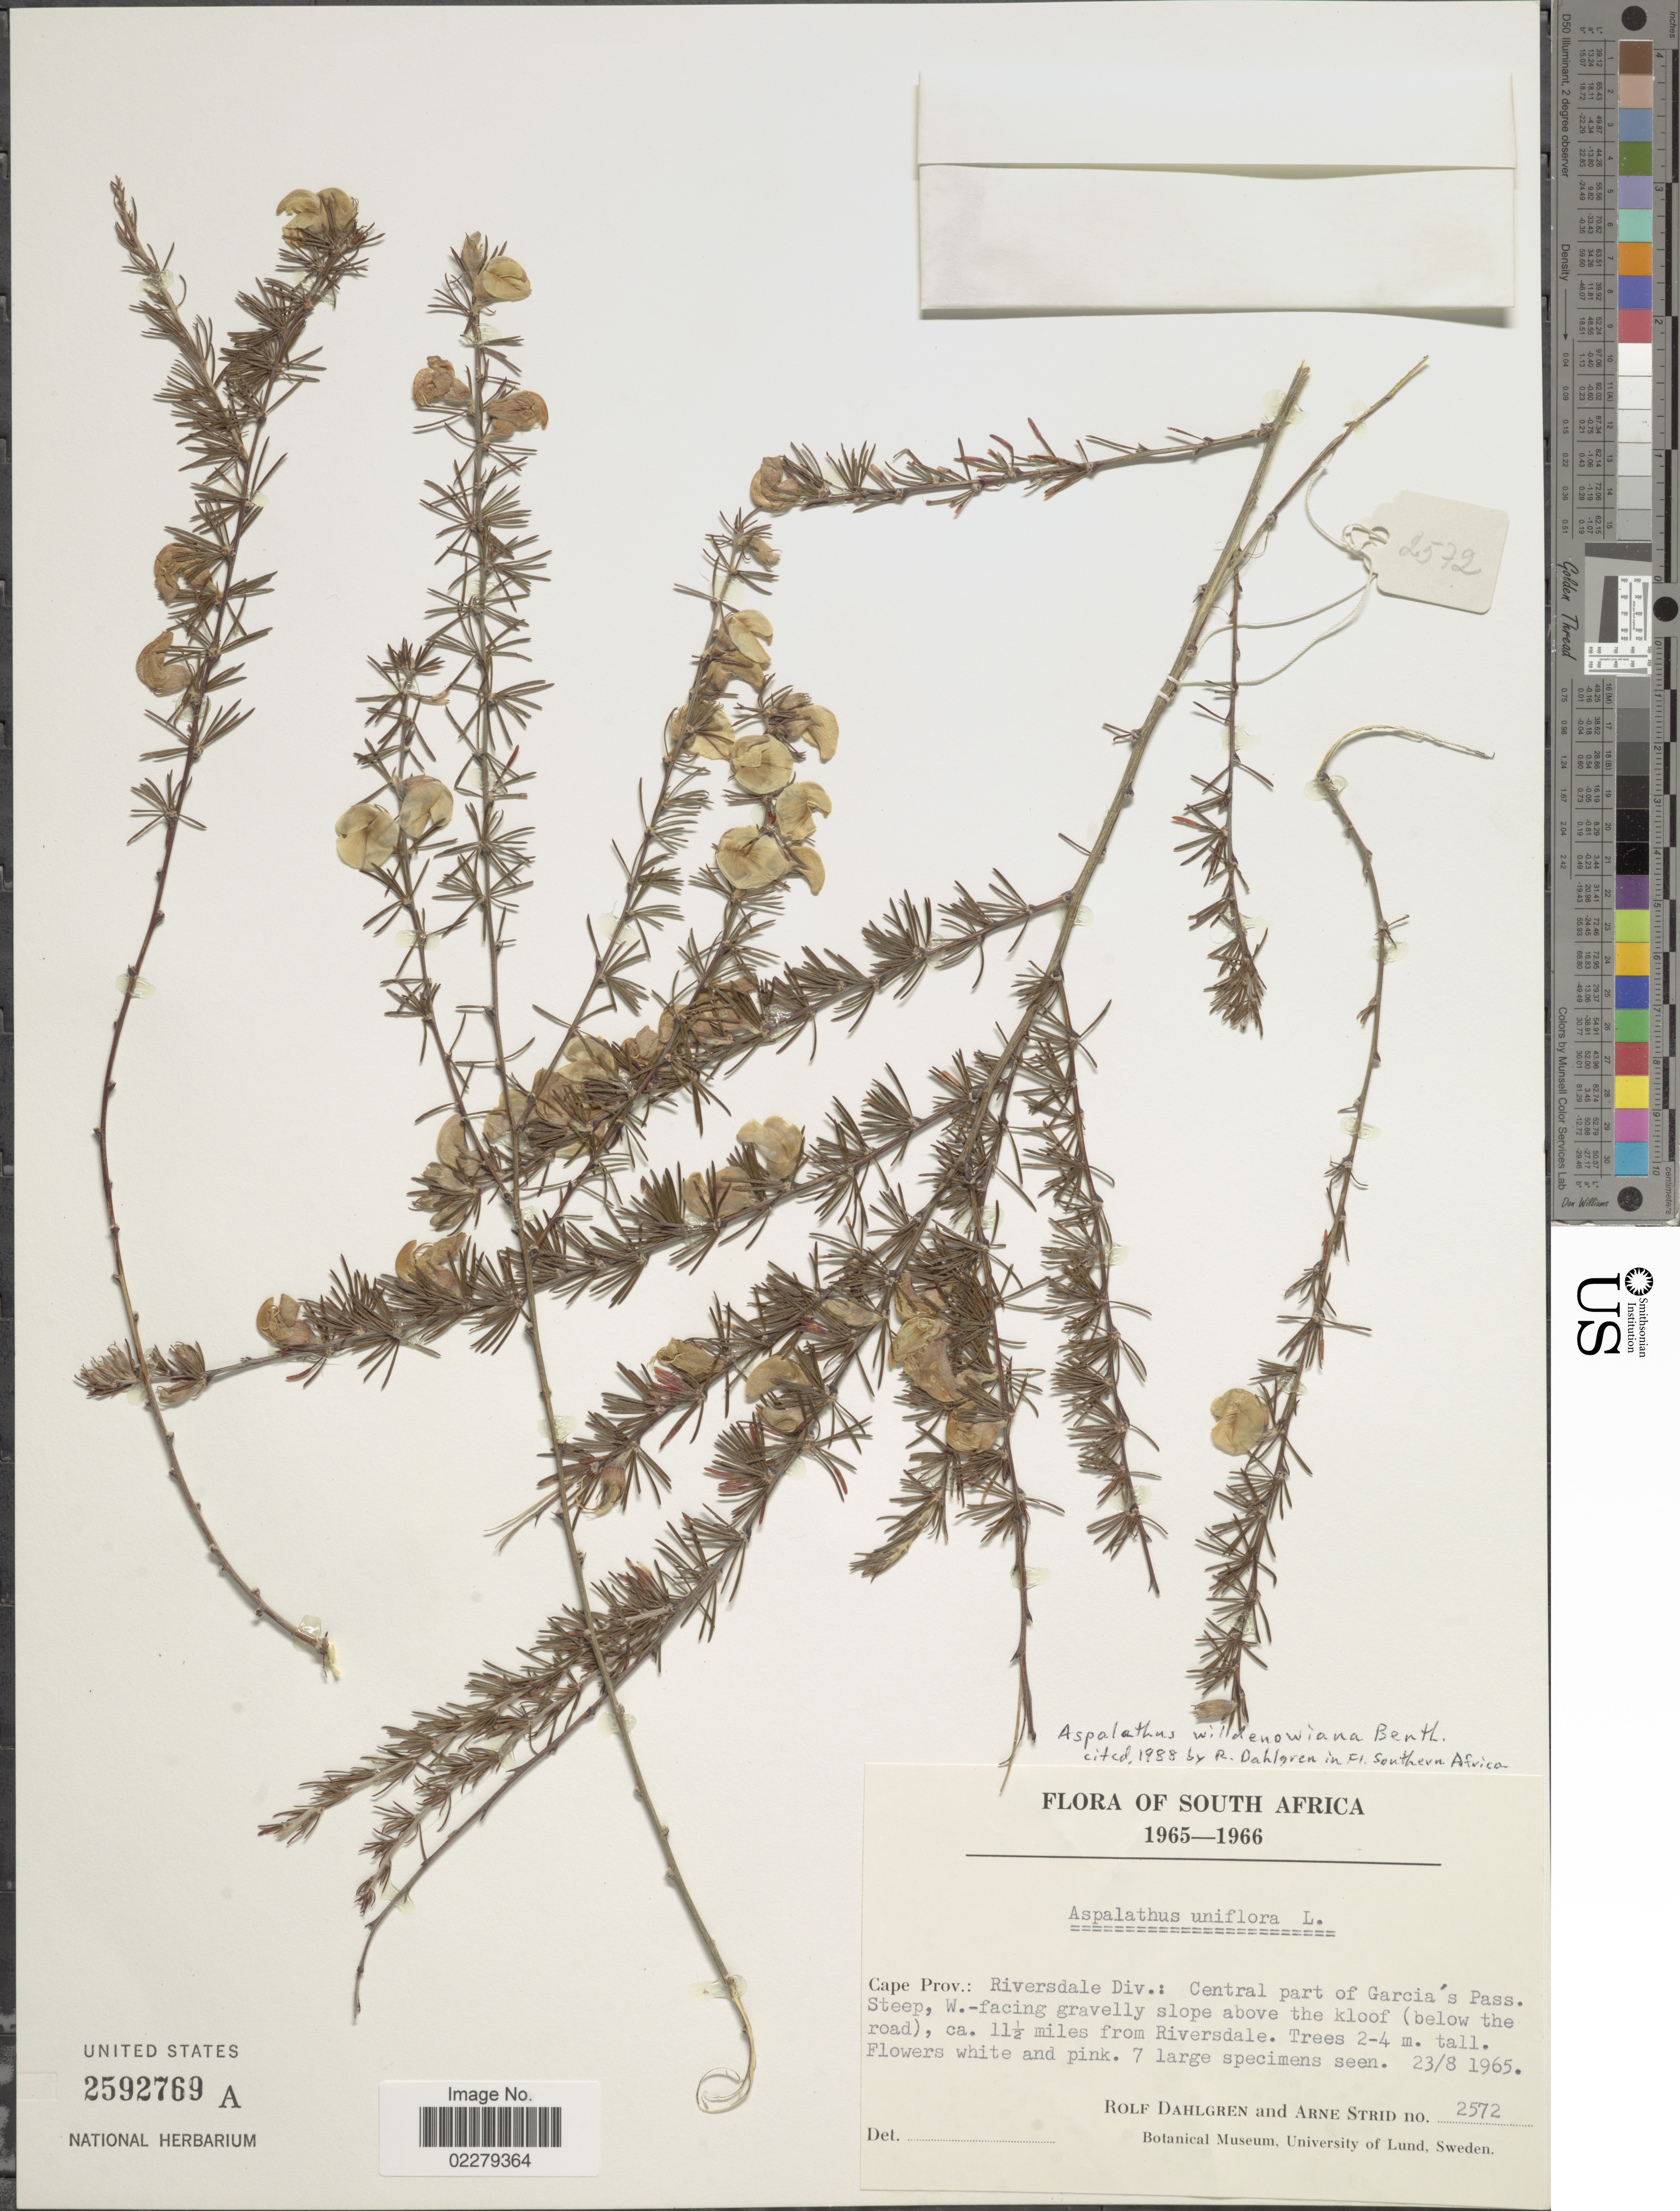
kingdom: Plantae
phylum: Tracheophyta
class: Magnoliopsida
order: Fabales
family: Fabaceae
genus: Aspalathus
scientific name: Aspalathus willdenowiana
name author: Benth.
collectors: R. Dahlgren & A. Strid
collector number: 2572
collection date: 1965-08-23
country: South Africa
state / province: Western Cape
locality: Riversdale Div.: Central part of Garcia's Pass. Steep, W- facing gravelly slope above the kloof ( below the road), ca. 11½ miles from Riversdale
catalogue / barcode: US 2592769A